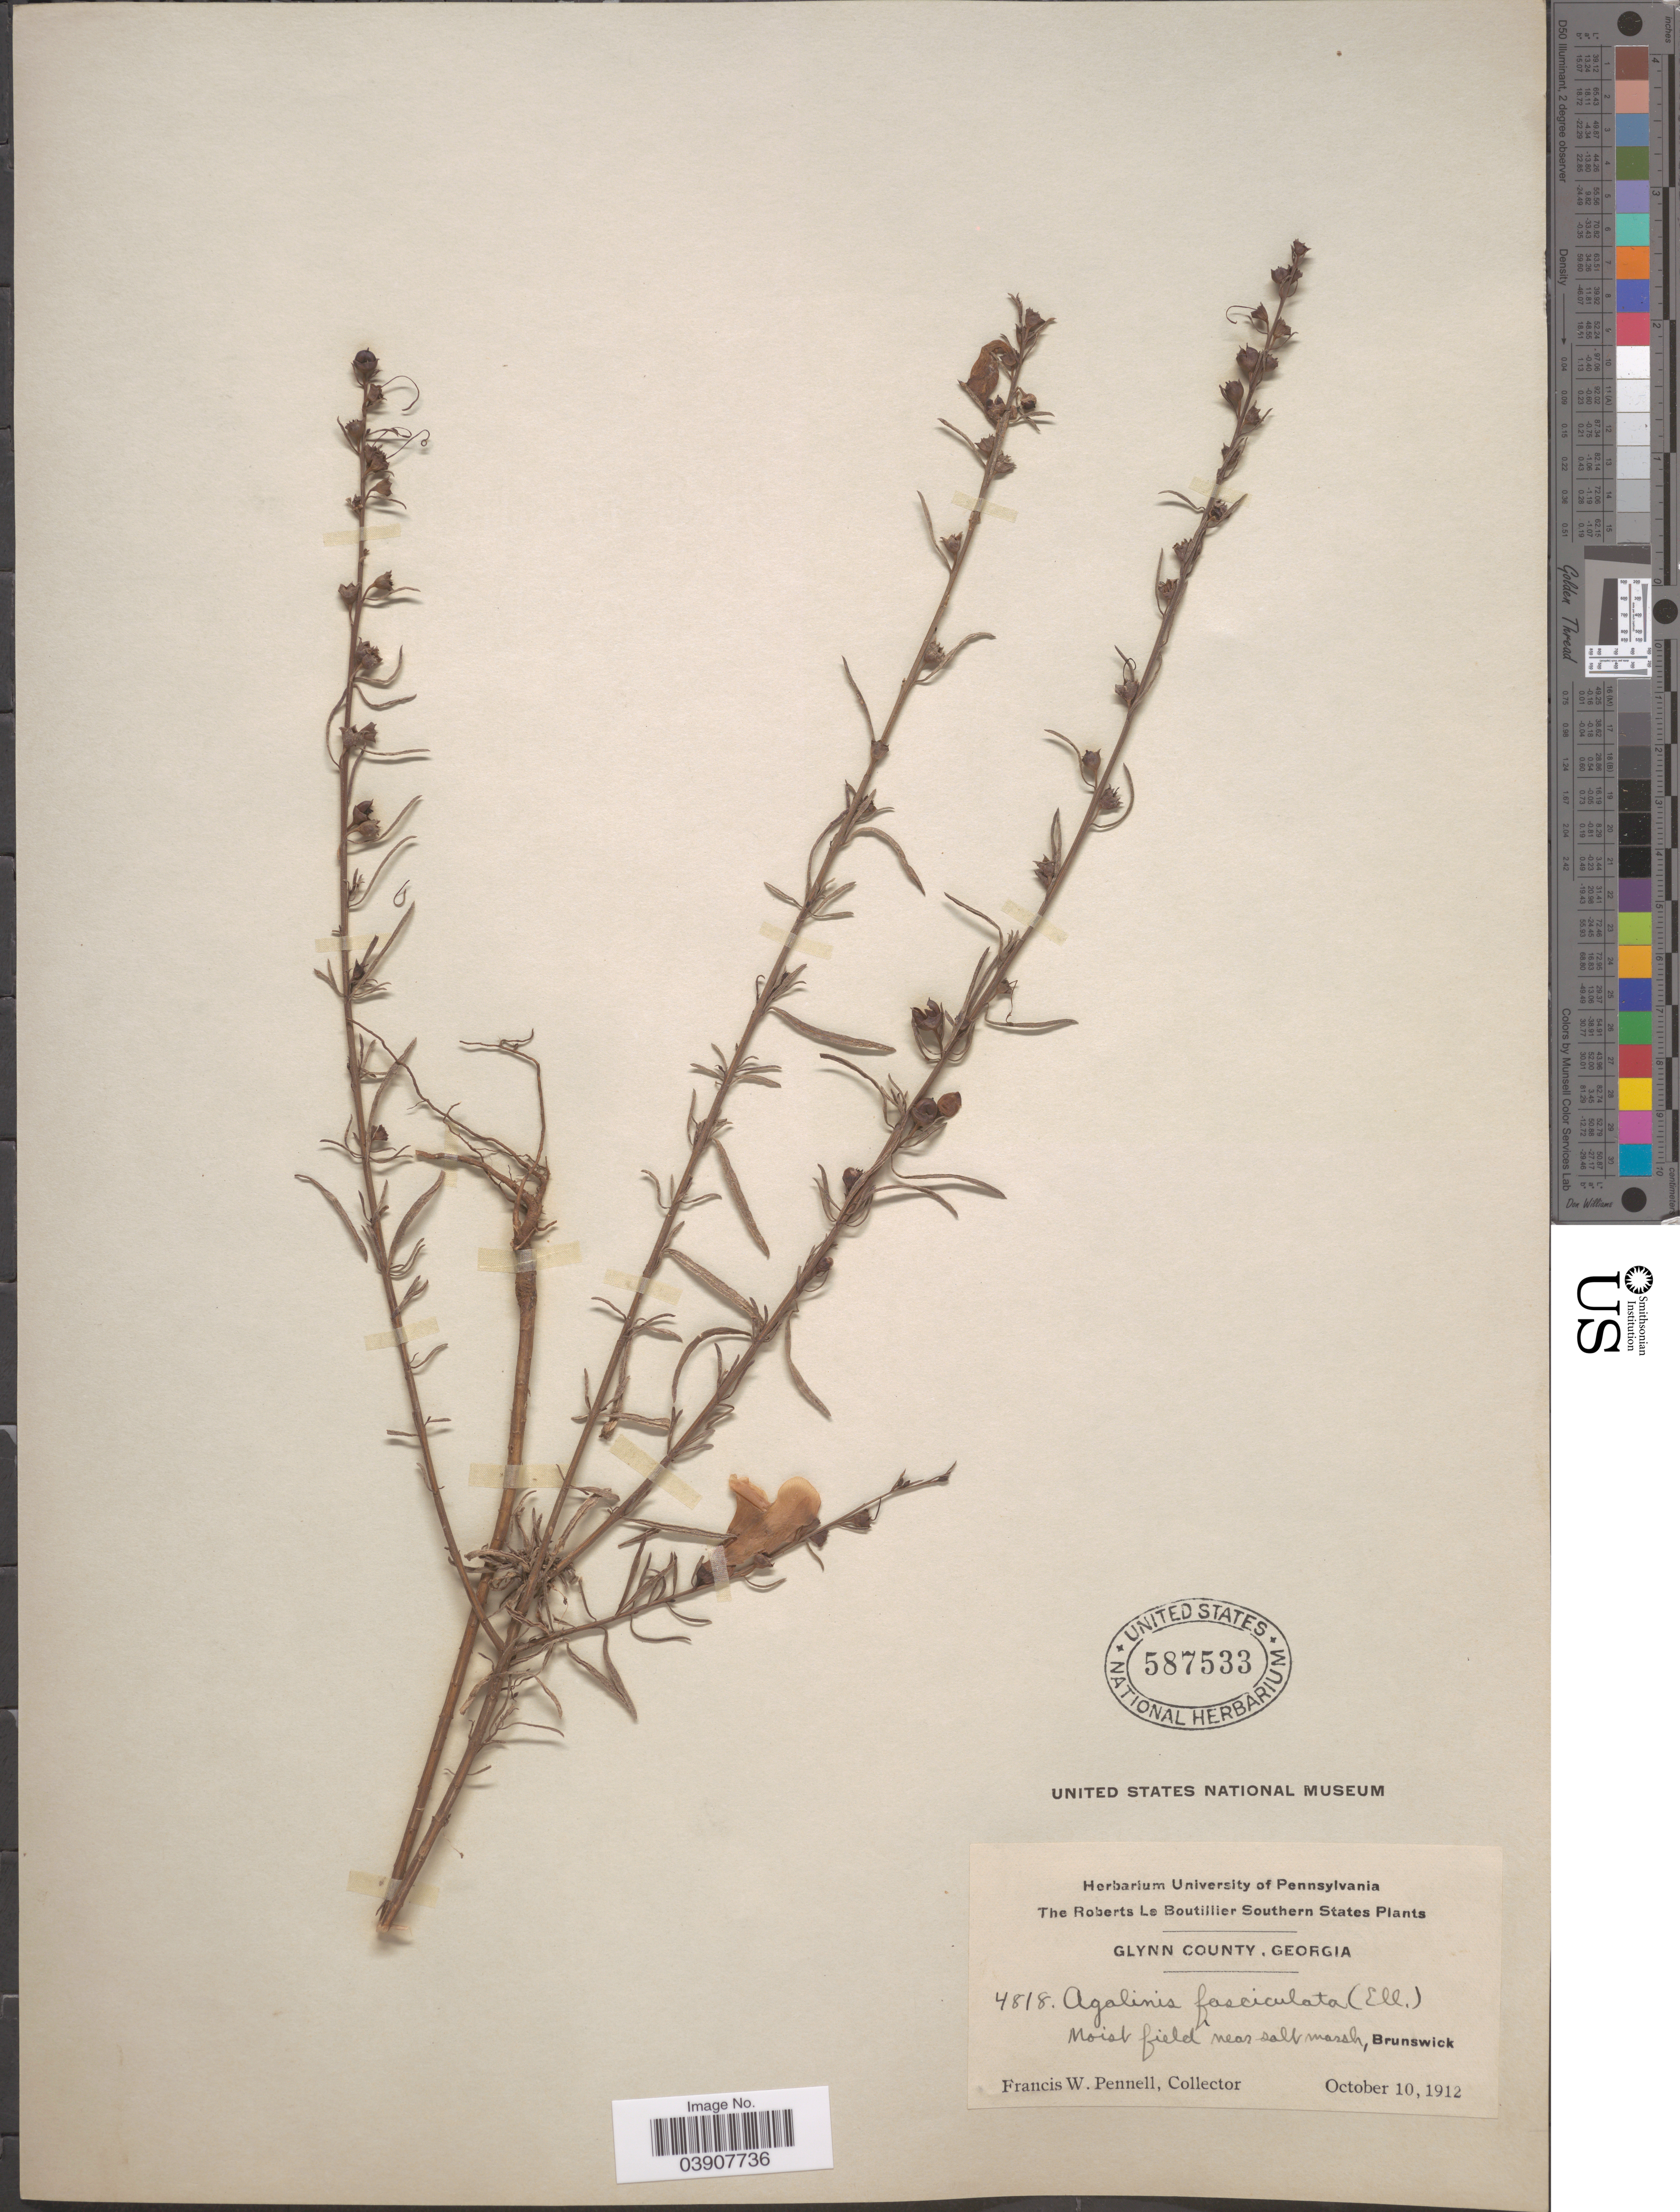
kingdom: Plantae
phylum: Tracheophyta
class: Magnoliopsida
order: Lamiales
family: Orobanchaceae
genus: Agalinis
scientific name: Agalinis fasciculata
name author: (Elliott) Raf.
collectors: F. W. Pennell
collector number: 4818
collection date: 1912-10-10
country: United States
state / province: Georgia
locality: Southern States. Glynn County. Brunswick.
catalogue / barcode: US 587533